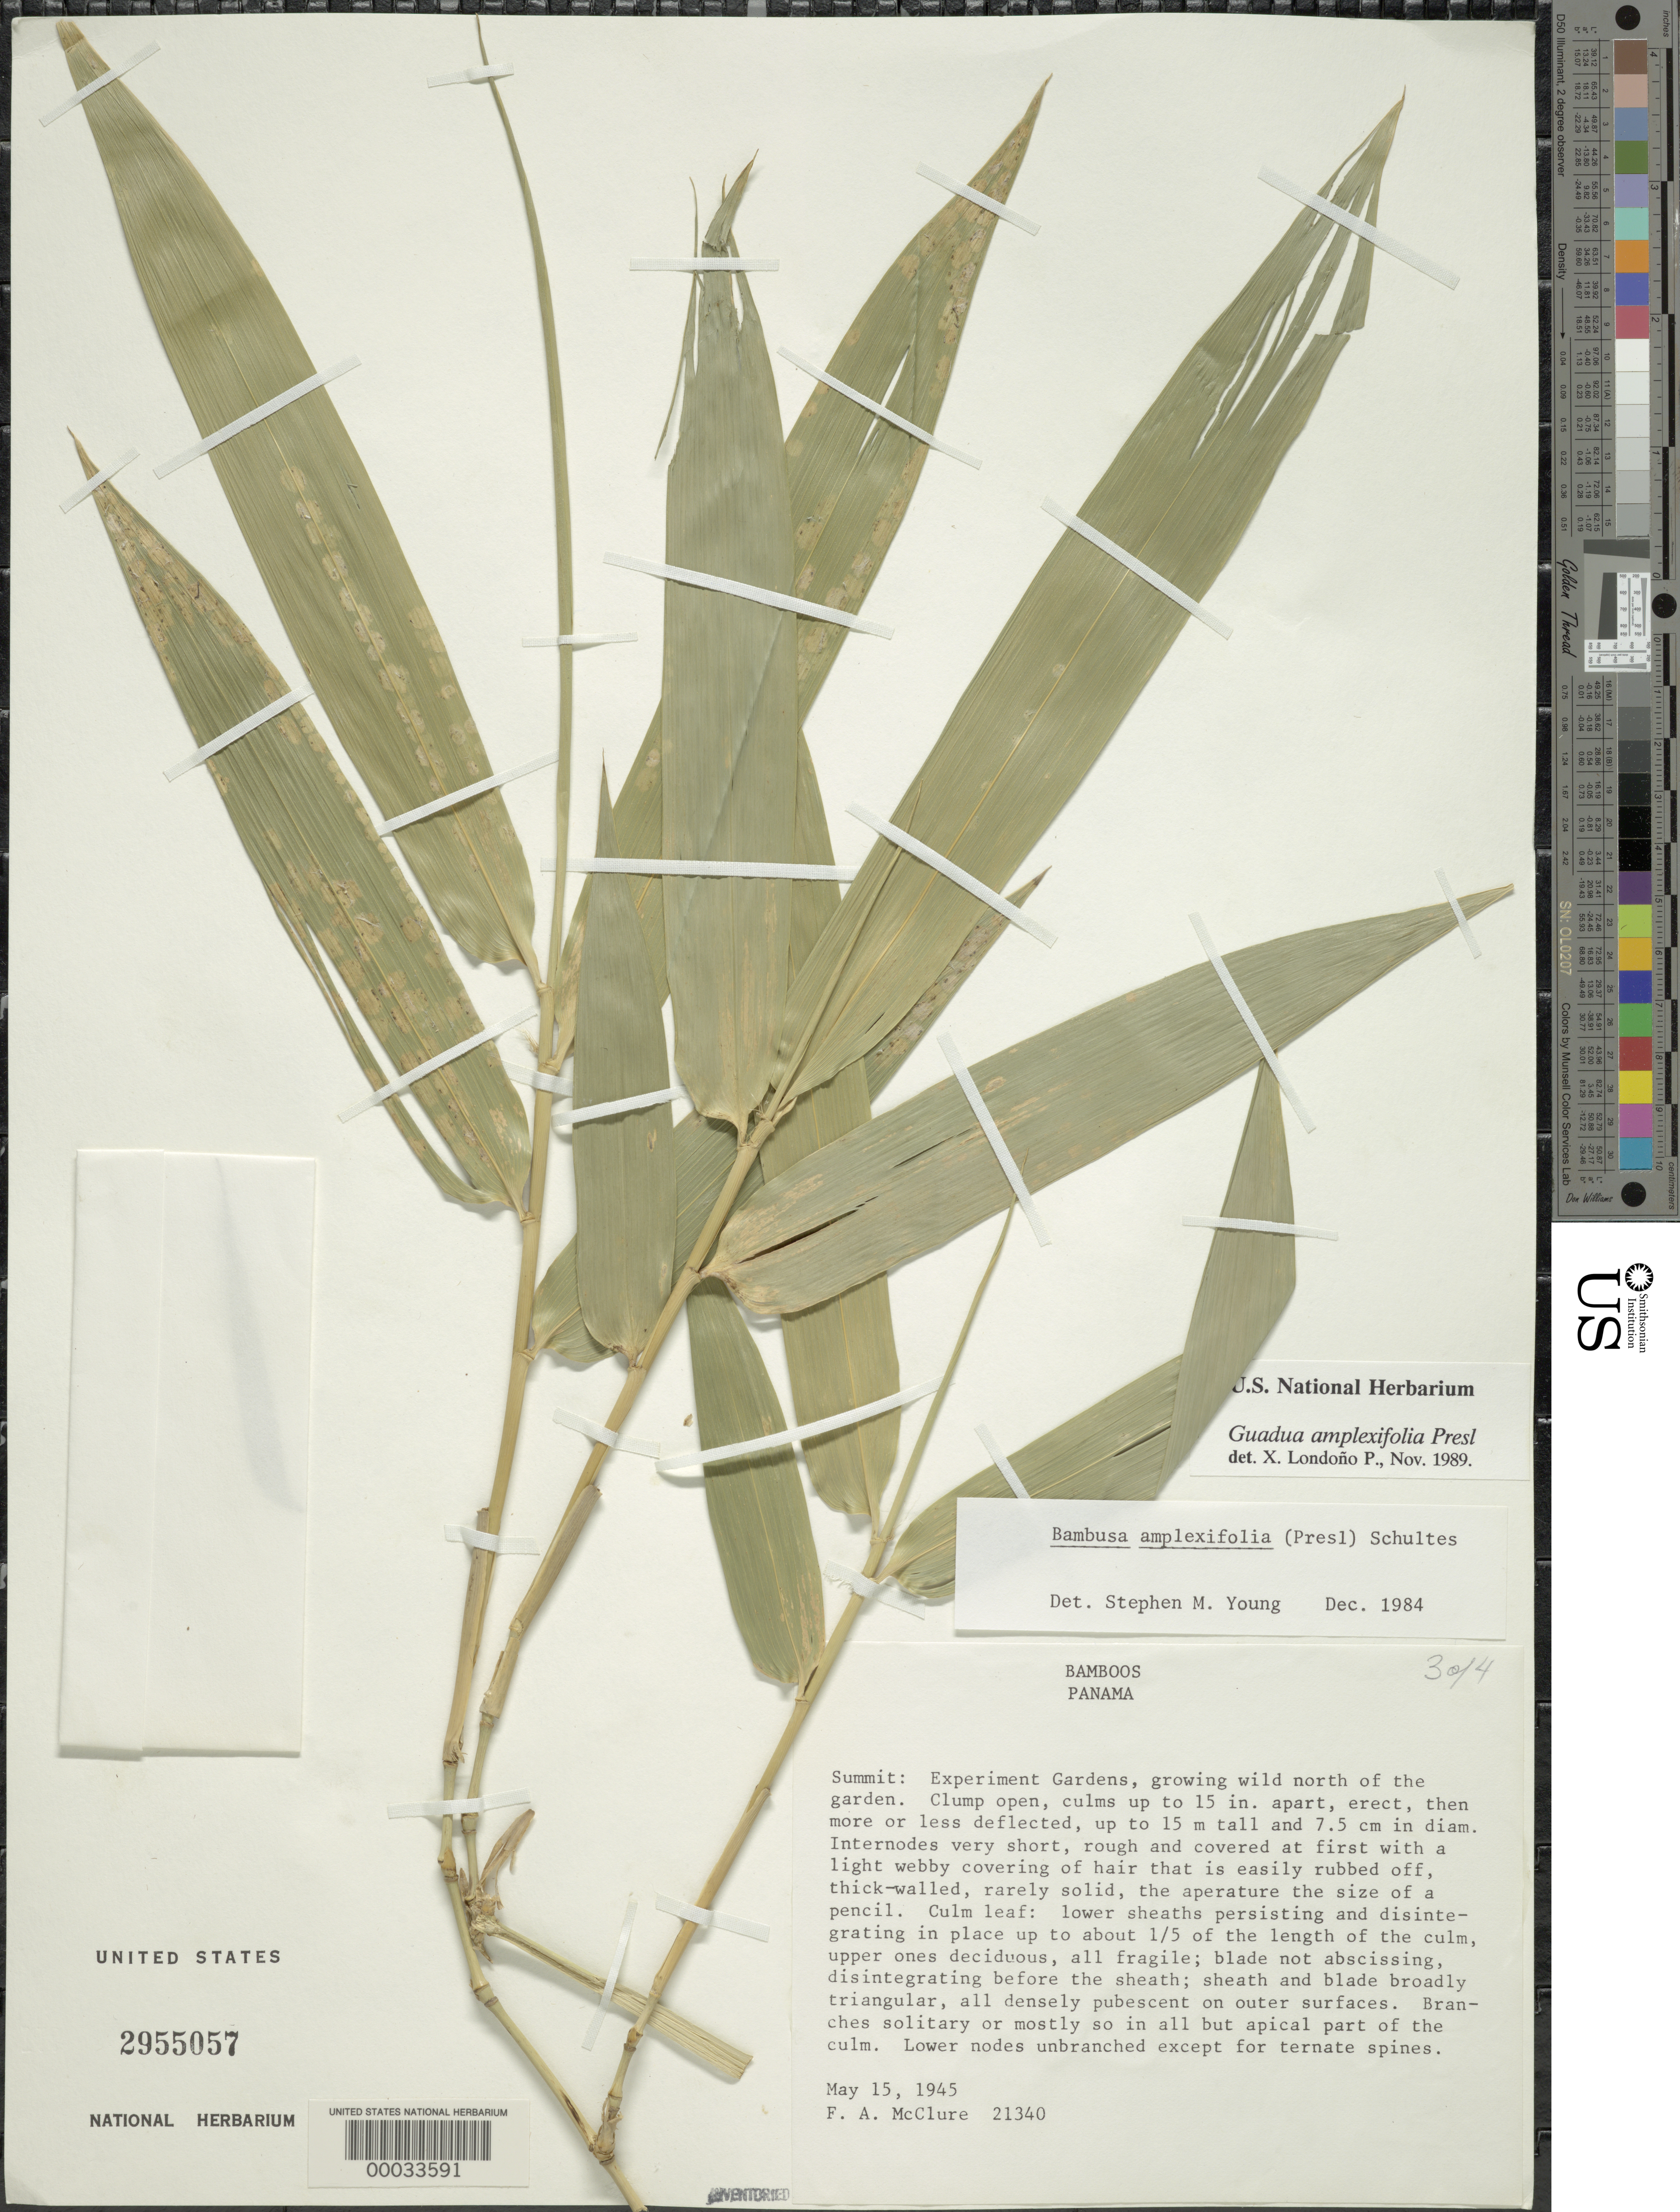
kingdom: Plantae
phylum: Tracheophyta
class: Liliopsida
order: Poales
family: Poaceae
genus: Guadua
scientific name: Guadua amplexifolia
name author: J. Presl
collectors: F. A. McClure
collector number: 21340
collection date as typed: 15 May 1945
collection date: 1945-05-15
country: Panama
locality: Summit: Experimental Gardens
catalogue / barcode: US 2955057